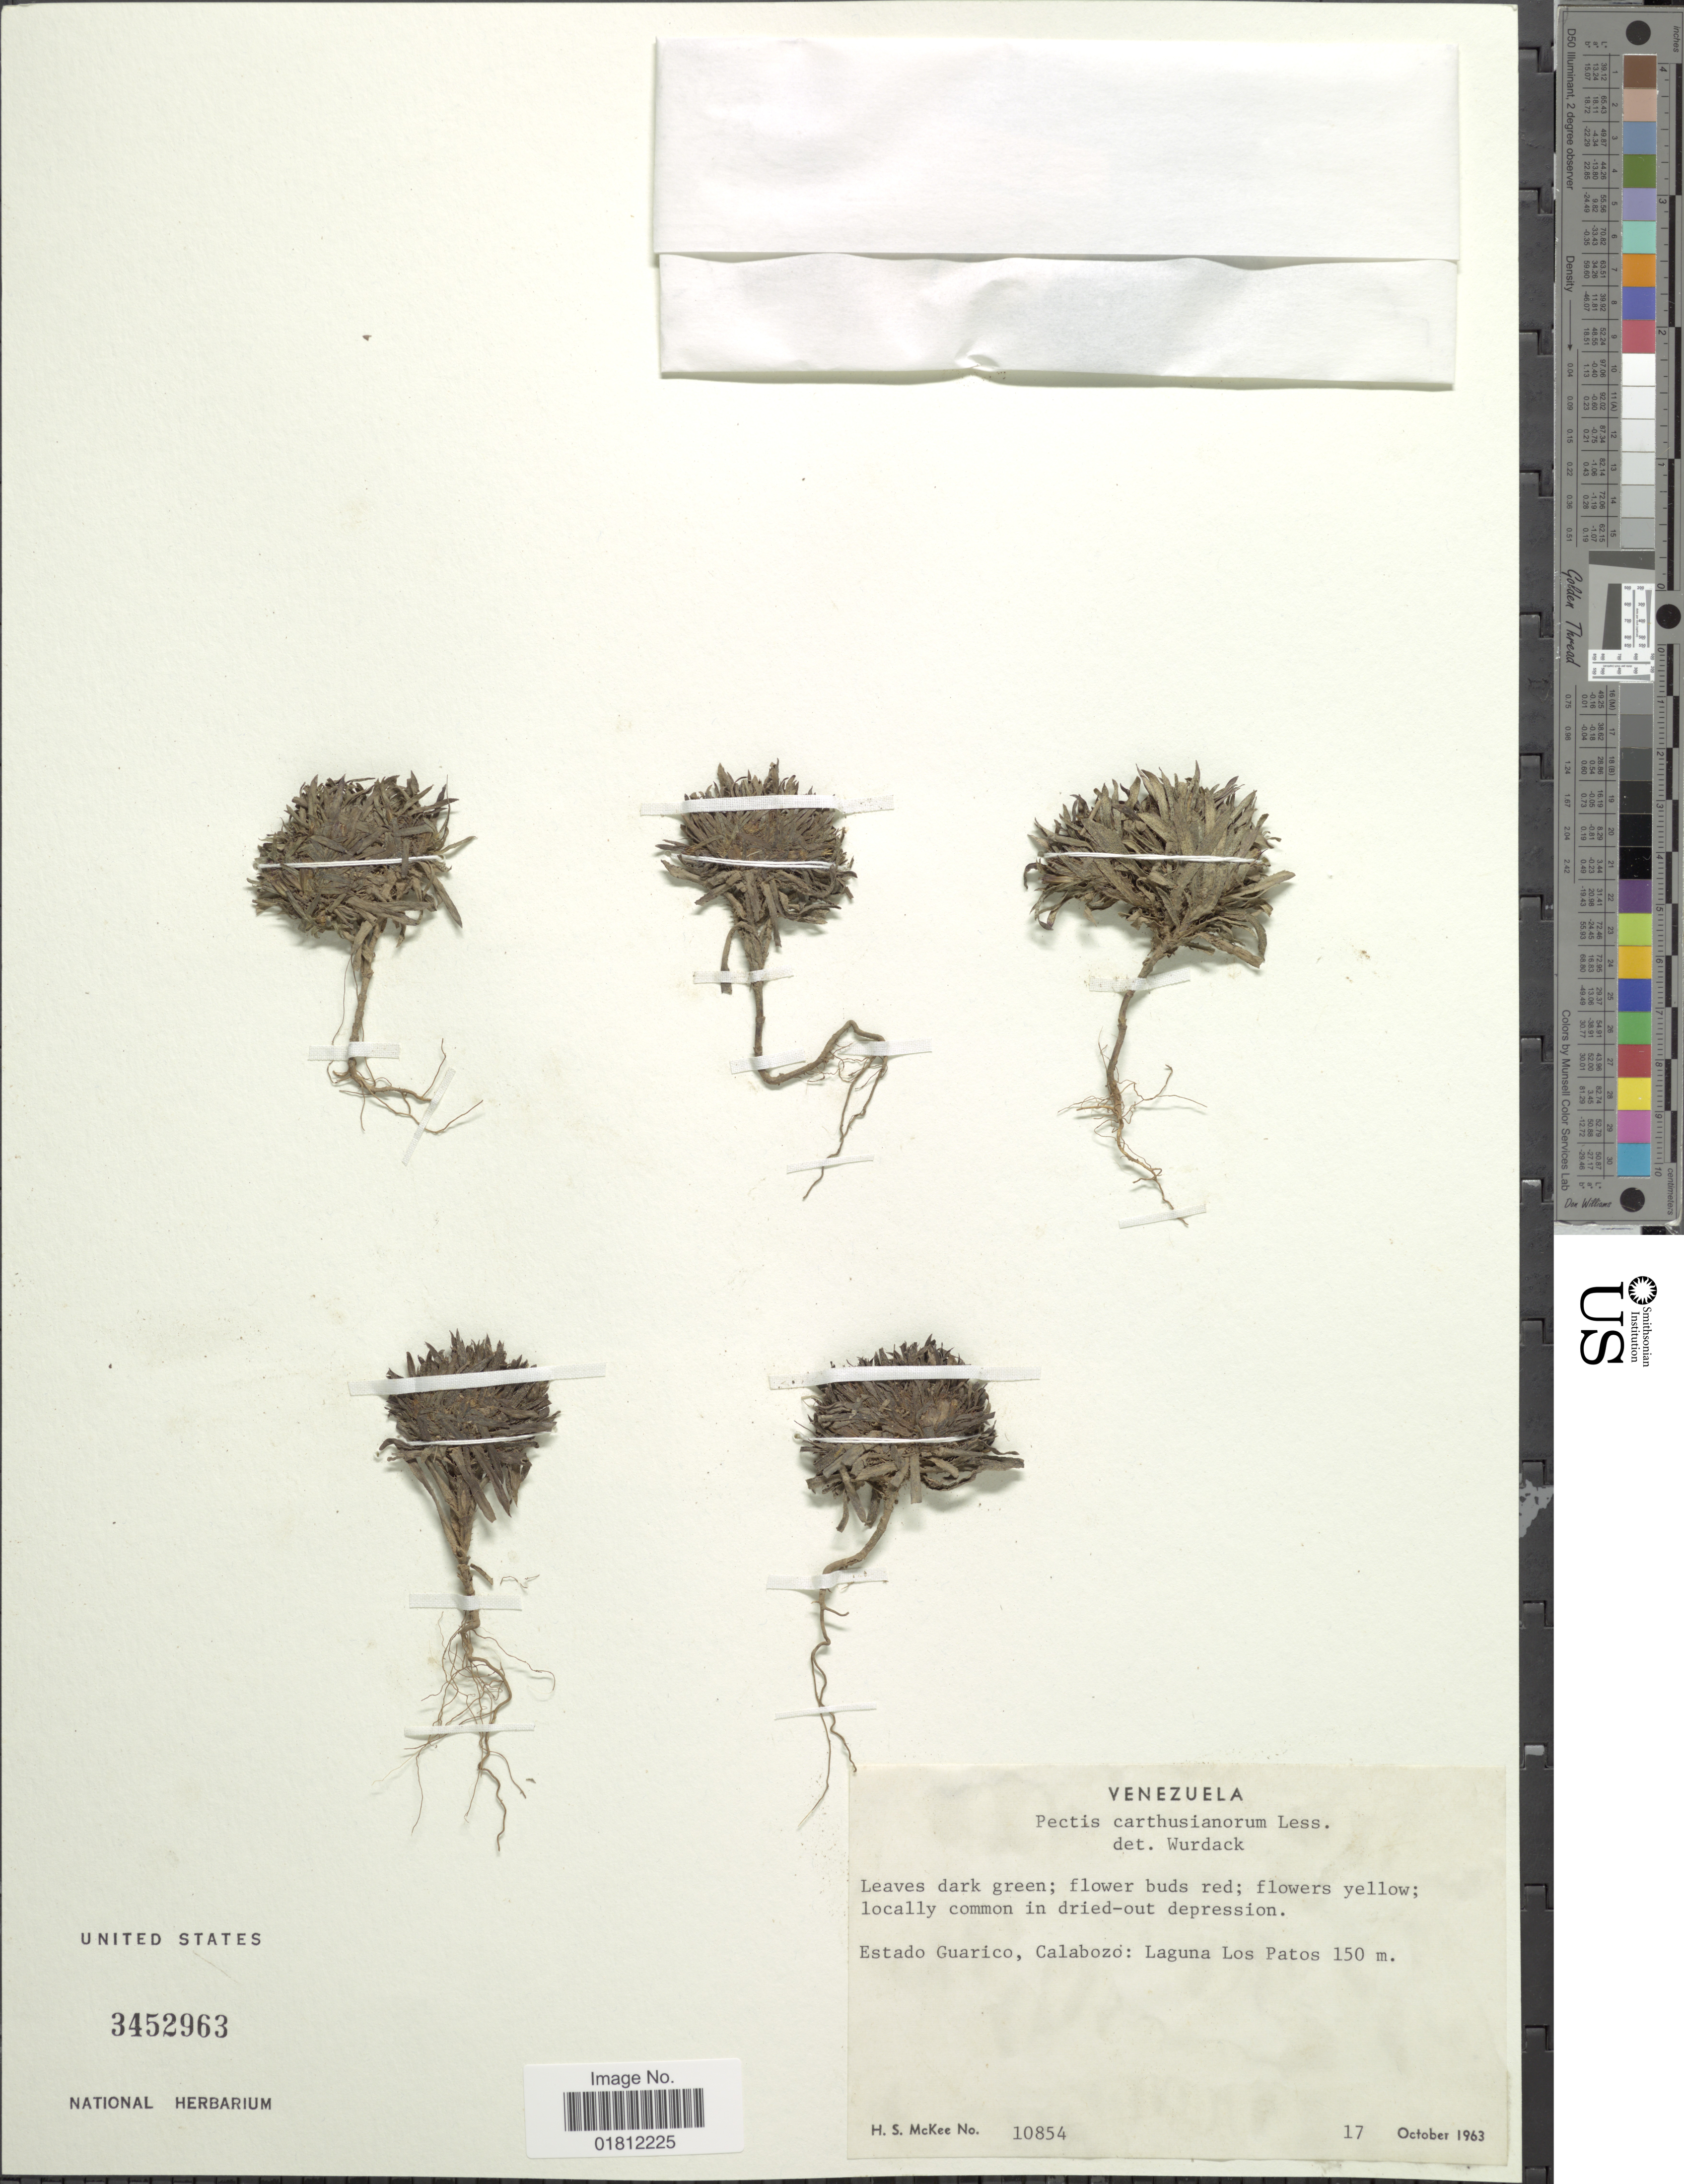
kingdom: Plantae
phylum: Tracheophyta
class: Magnoliopsida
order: Asterales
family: Asteraceae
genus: Pectis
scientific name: Pectis carthusianorum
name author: Less.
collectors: H. S. McKee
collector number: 10854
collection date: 1963-10-17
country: Venezuela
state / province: Guárico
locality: Estado Guarico, Calabozo: Laguna Los Patos.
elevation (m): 150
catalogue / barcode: US 3452963